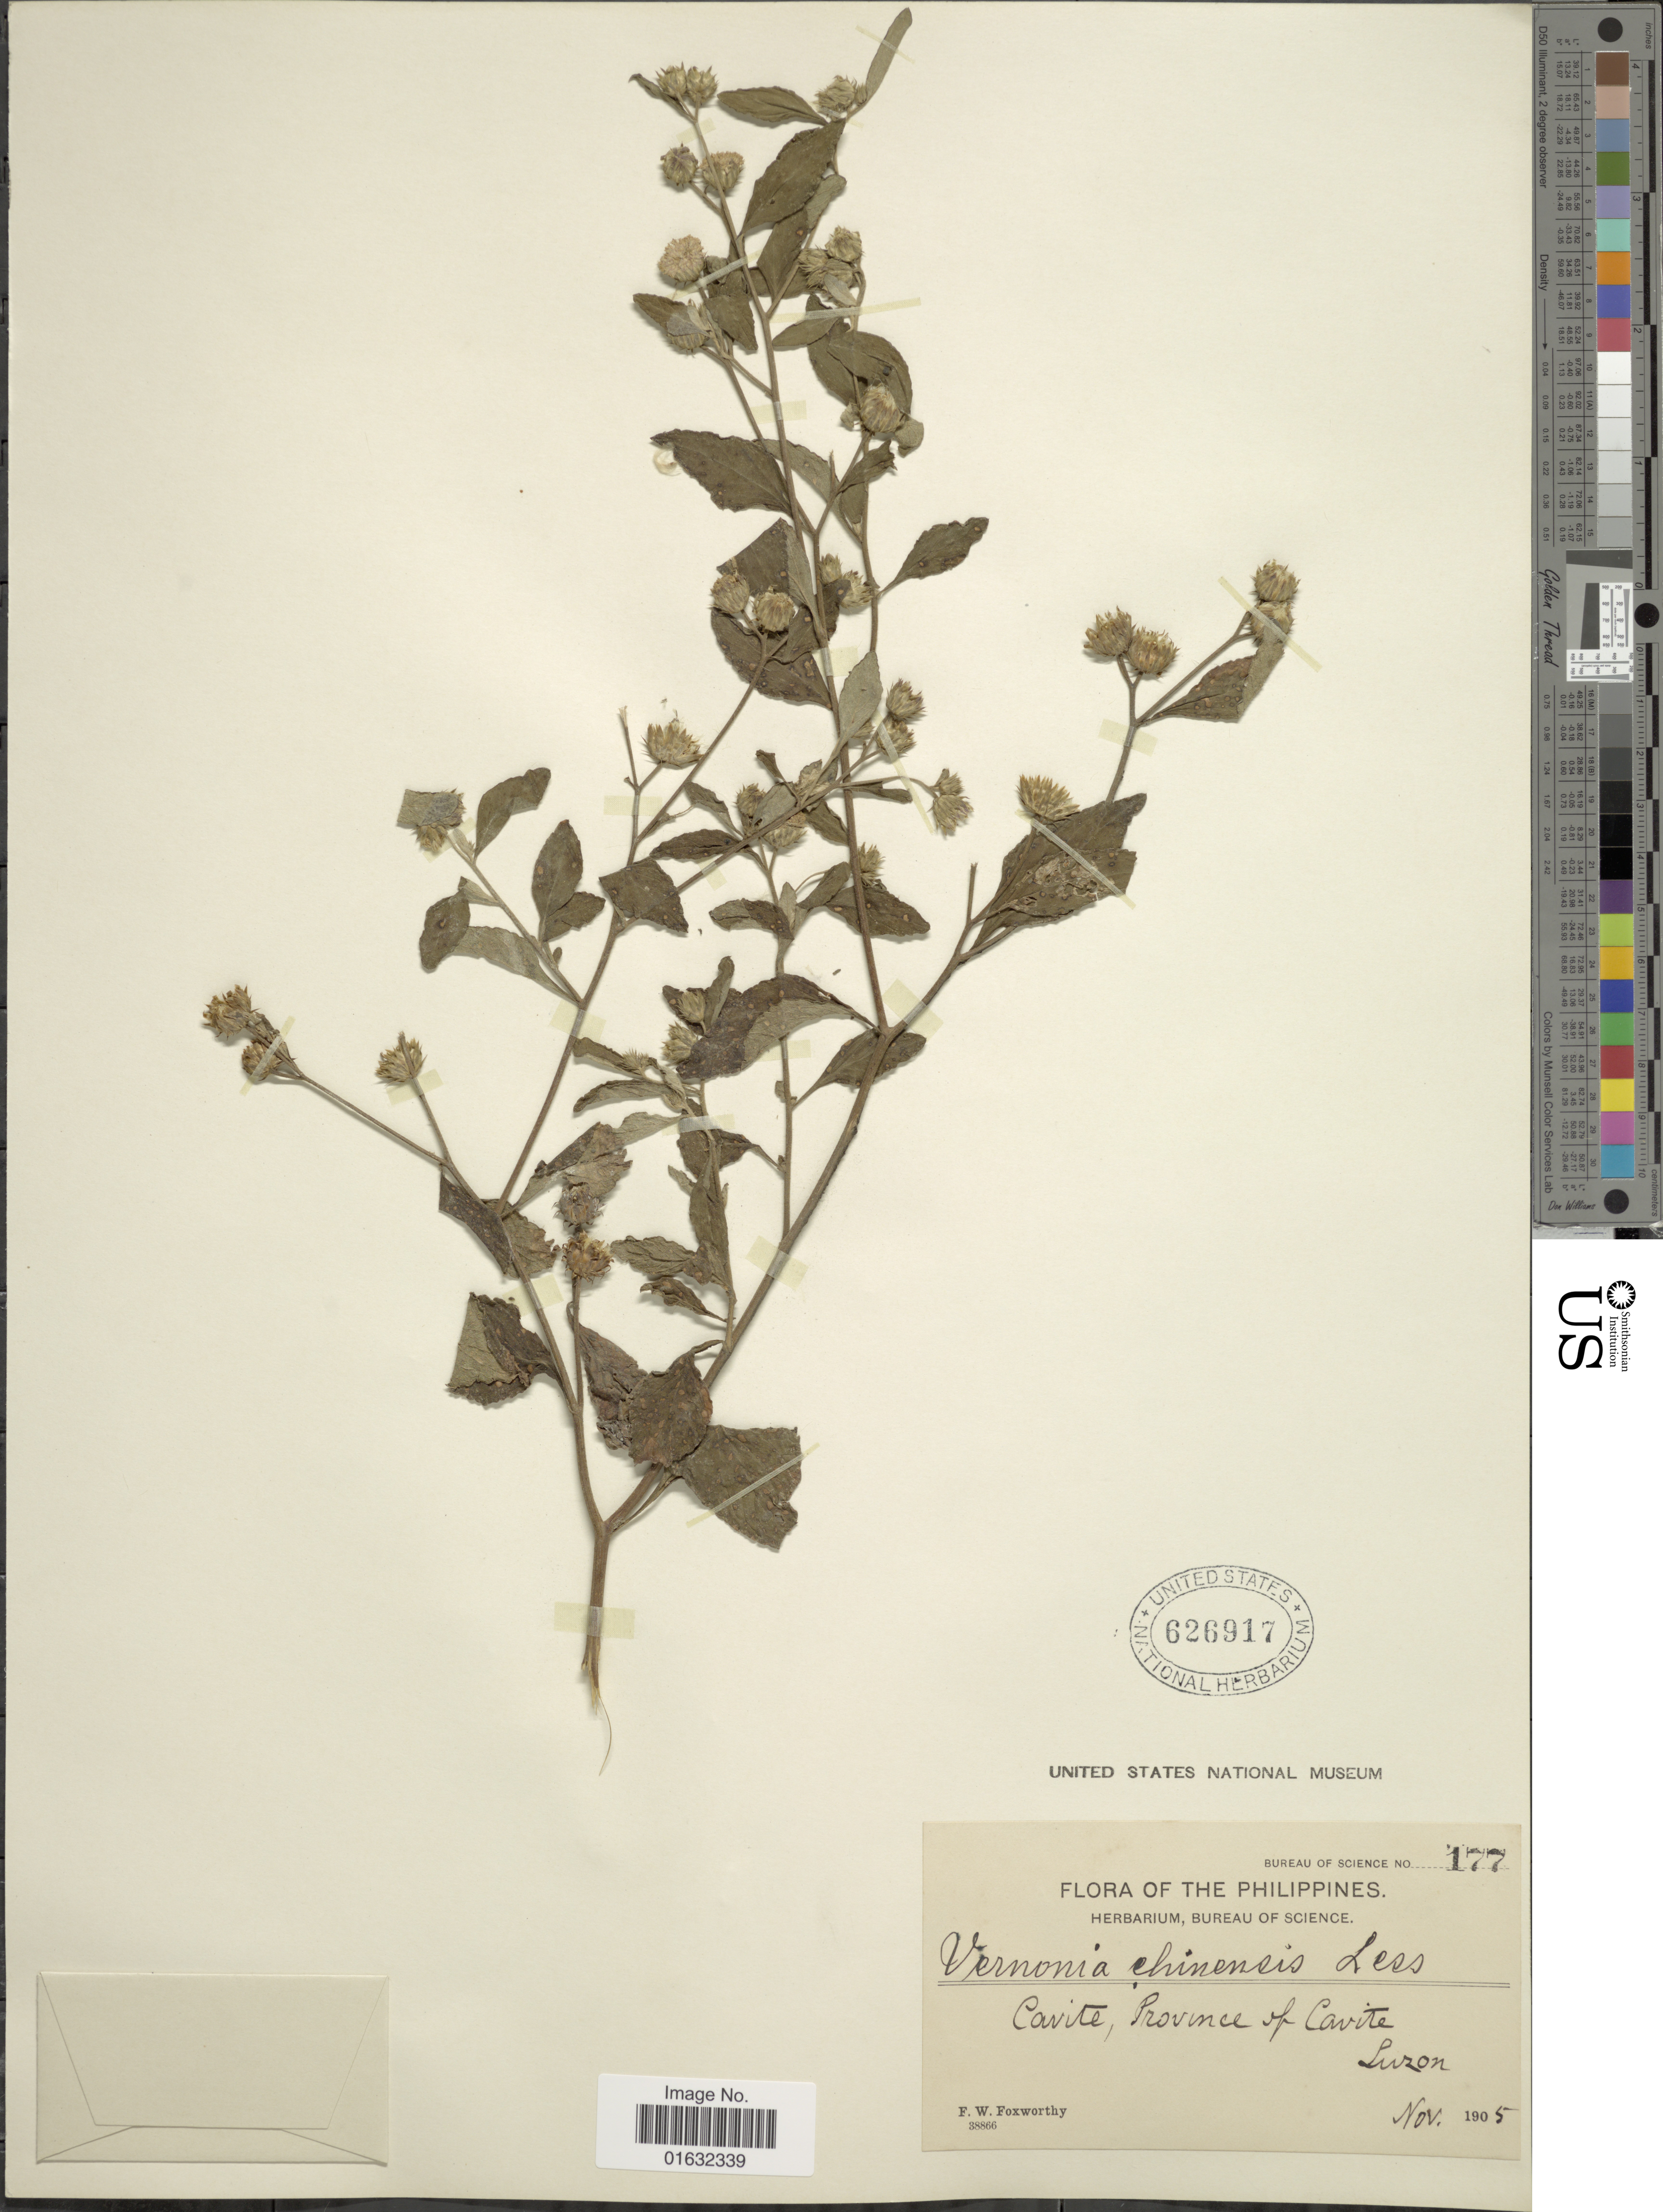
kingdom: Plantae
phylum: Tracheophyta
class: Magnoliopsida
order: Asterales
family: Asteraceae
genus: Cyanthillium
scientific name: Cyanthillium patulum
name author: (Aiton) H. Rob.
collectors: F. W. Foxworthy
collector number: Bureau of Science 177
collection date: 1905-11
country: Philippines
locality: Luzon, Cavite, Province of Cavite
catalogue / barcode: US 826917